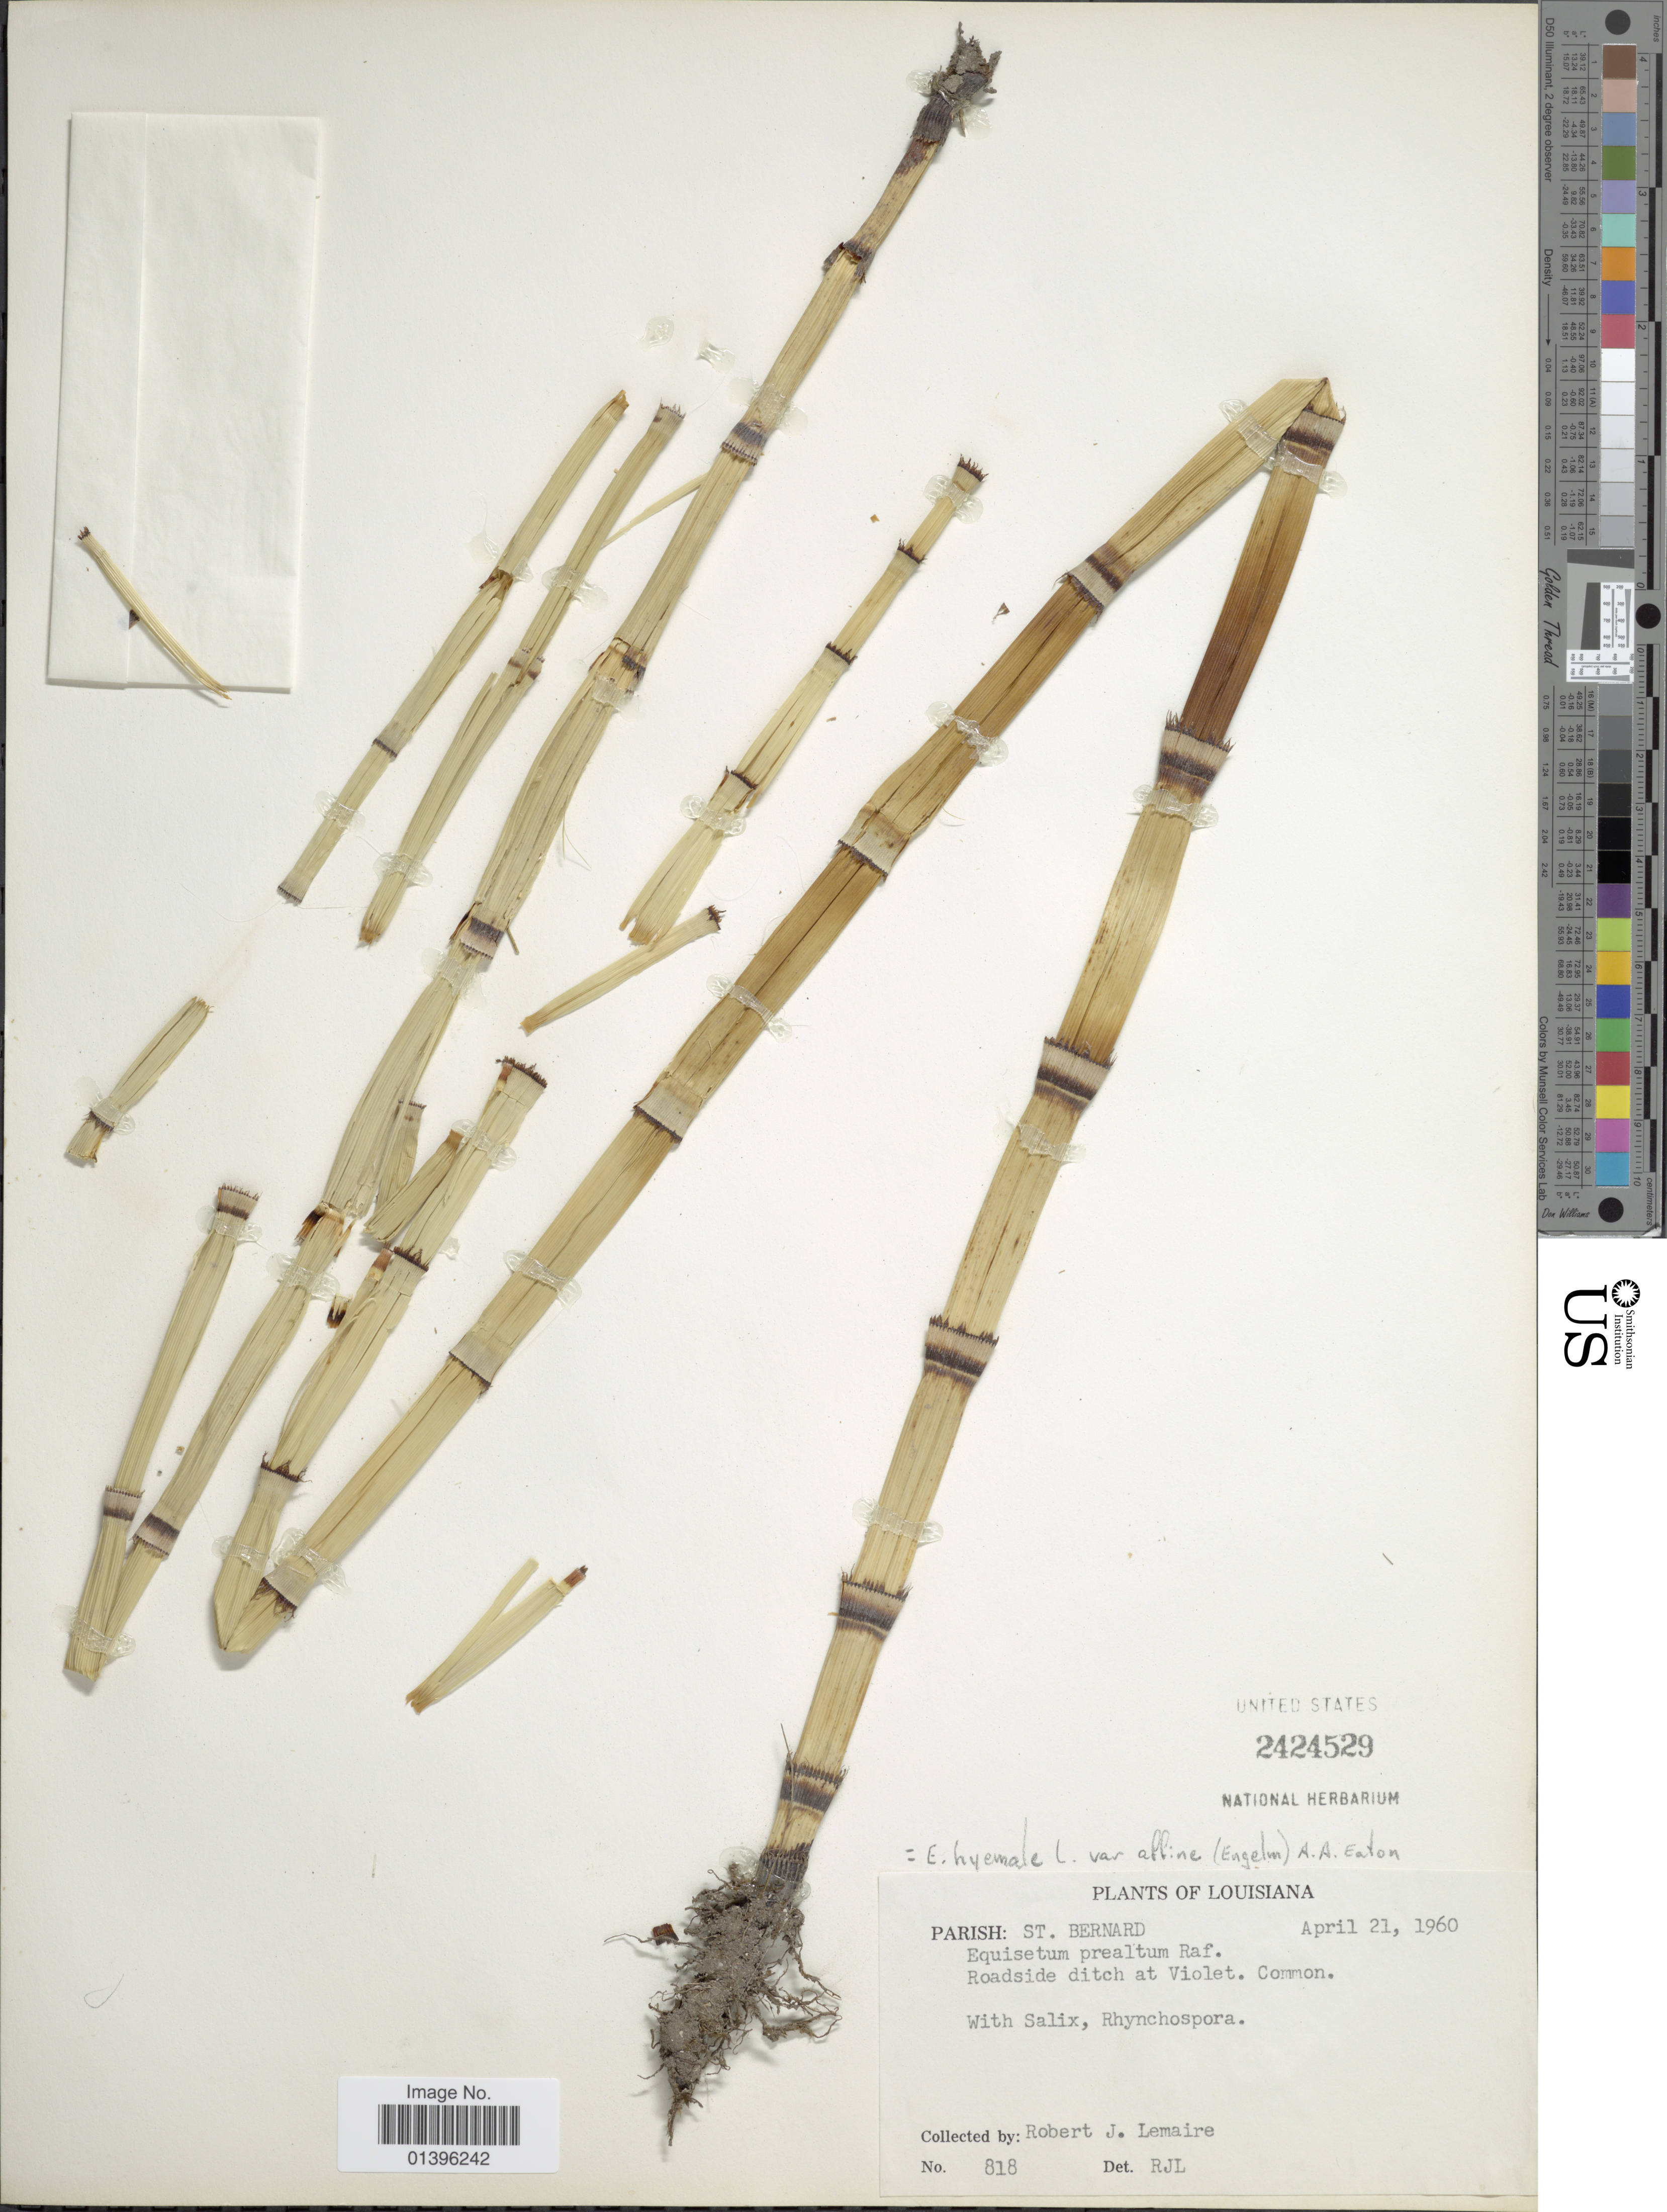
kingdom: Plantae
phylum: Tracheophyta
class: Polypodiopsida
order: Equisetales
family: Equisetaceae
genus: Equisetum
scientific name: Equisetum hyemale var. affine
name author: (Engelm.) A.A. Eaton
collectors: R. J. Lemaire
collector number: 818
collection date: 1960-04-21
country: United States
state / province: Louisiana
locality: Parish: St. Bernard. Roadside ditch at Violet.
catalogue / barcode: US 2424529